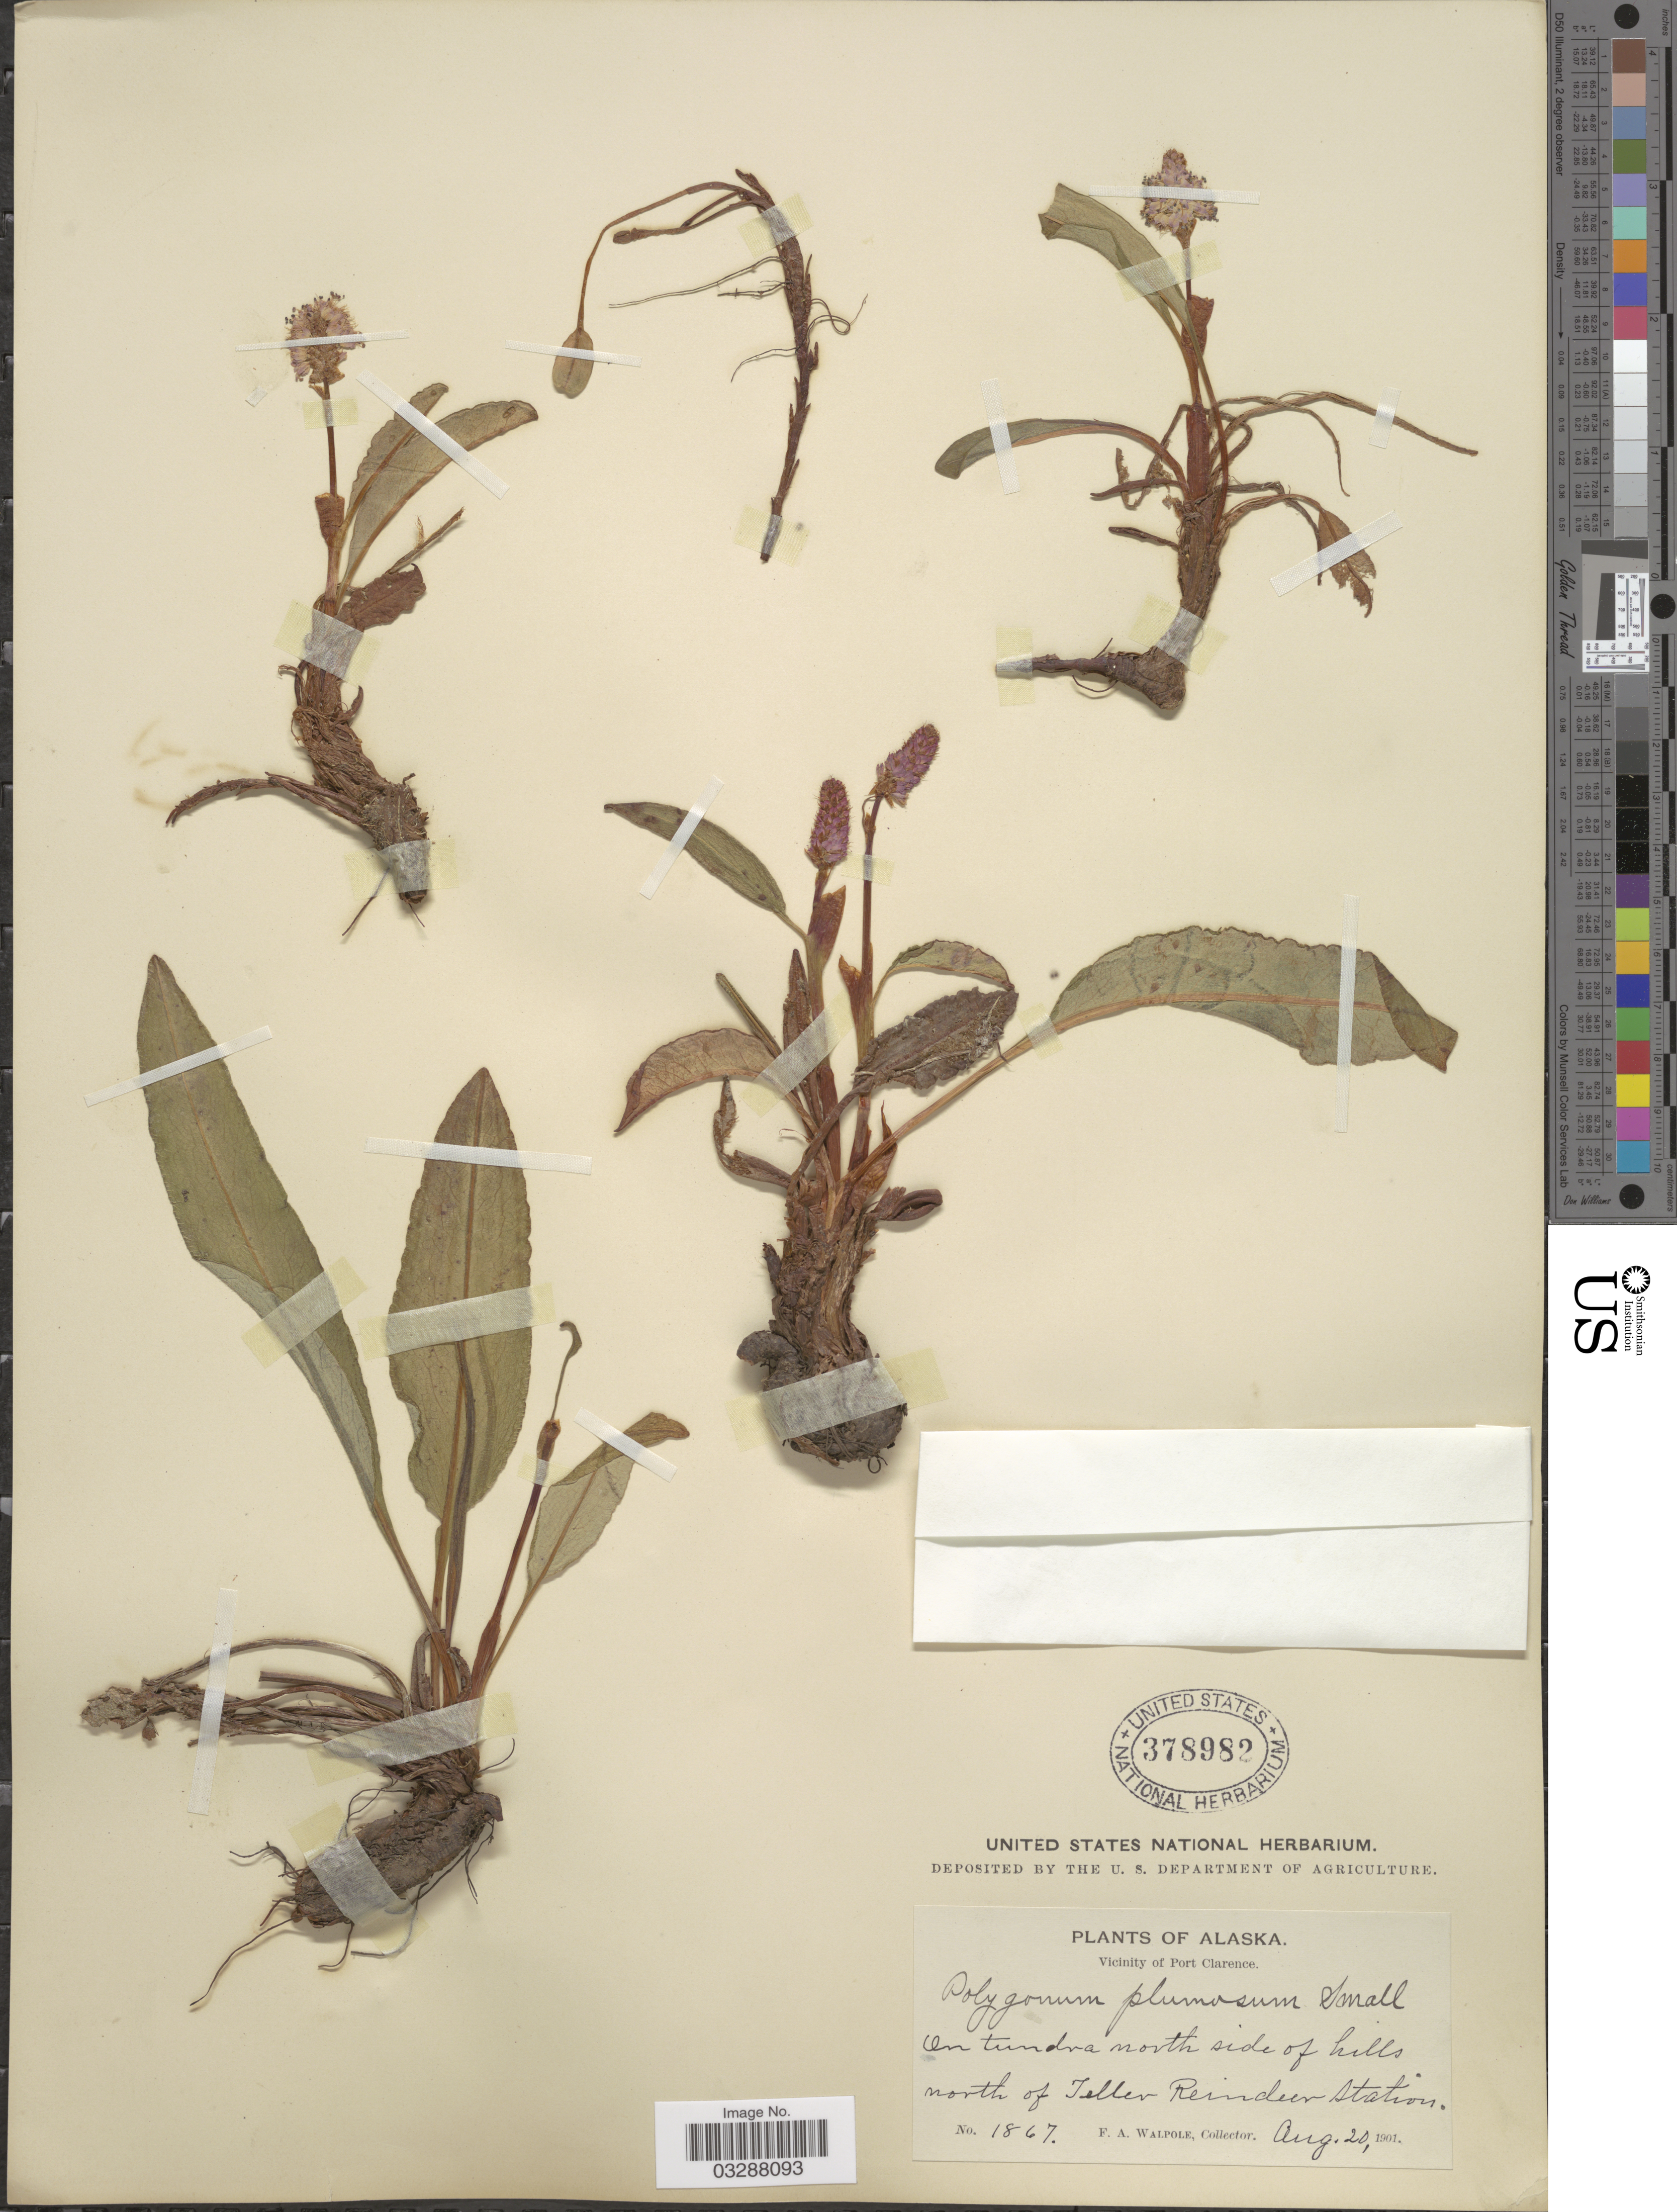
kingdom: Plantae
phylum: Tracheophyta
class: Magnoliopsida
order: Caryophyllales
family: Polygonaceae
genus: Bistorta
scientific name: Bistorta plumosa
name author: (Small) Greene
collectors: F. Walpole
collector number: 1867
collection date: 1901-08-20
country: United States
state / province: Alaska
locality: Vicinity of Port Clarence. On tundra north side of hills north of Teller Reindeer Station.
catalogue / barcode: US 378982